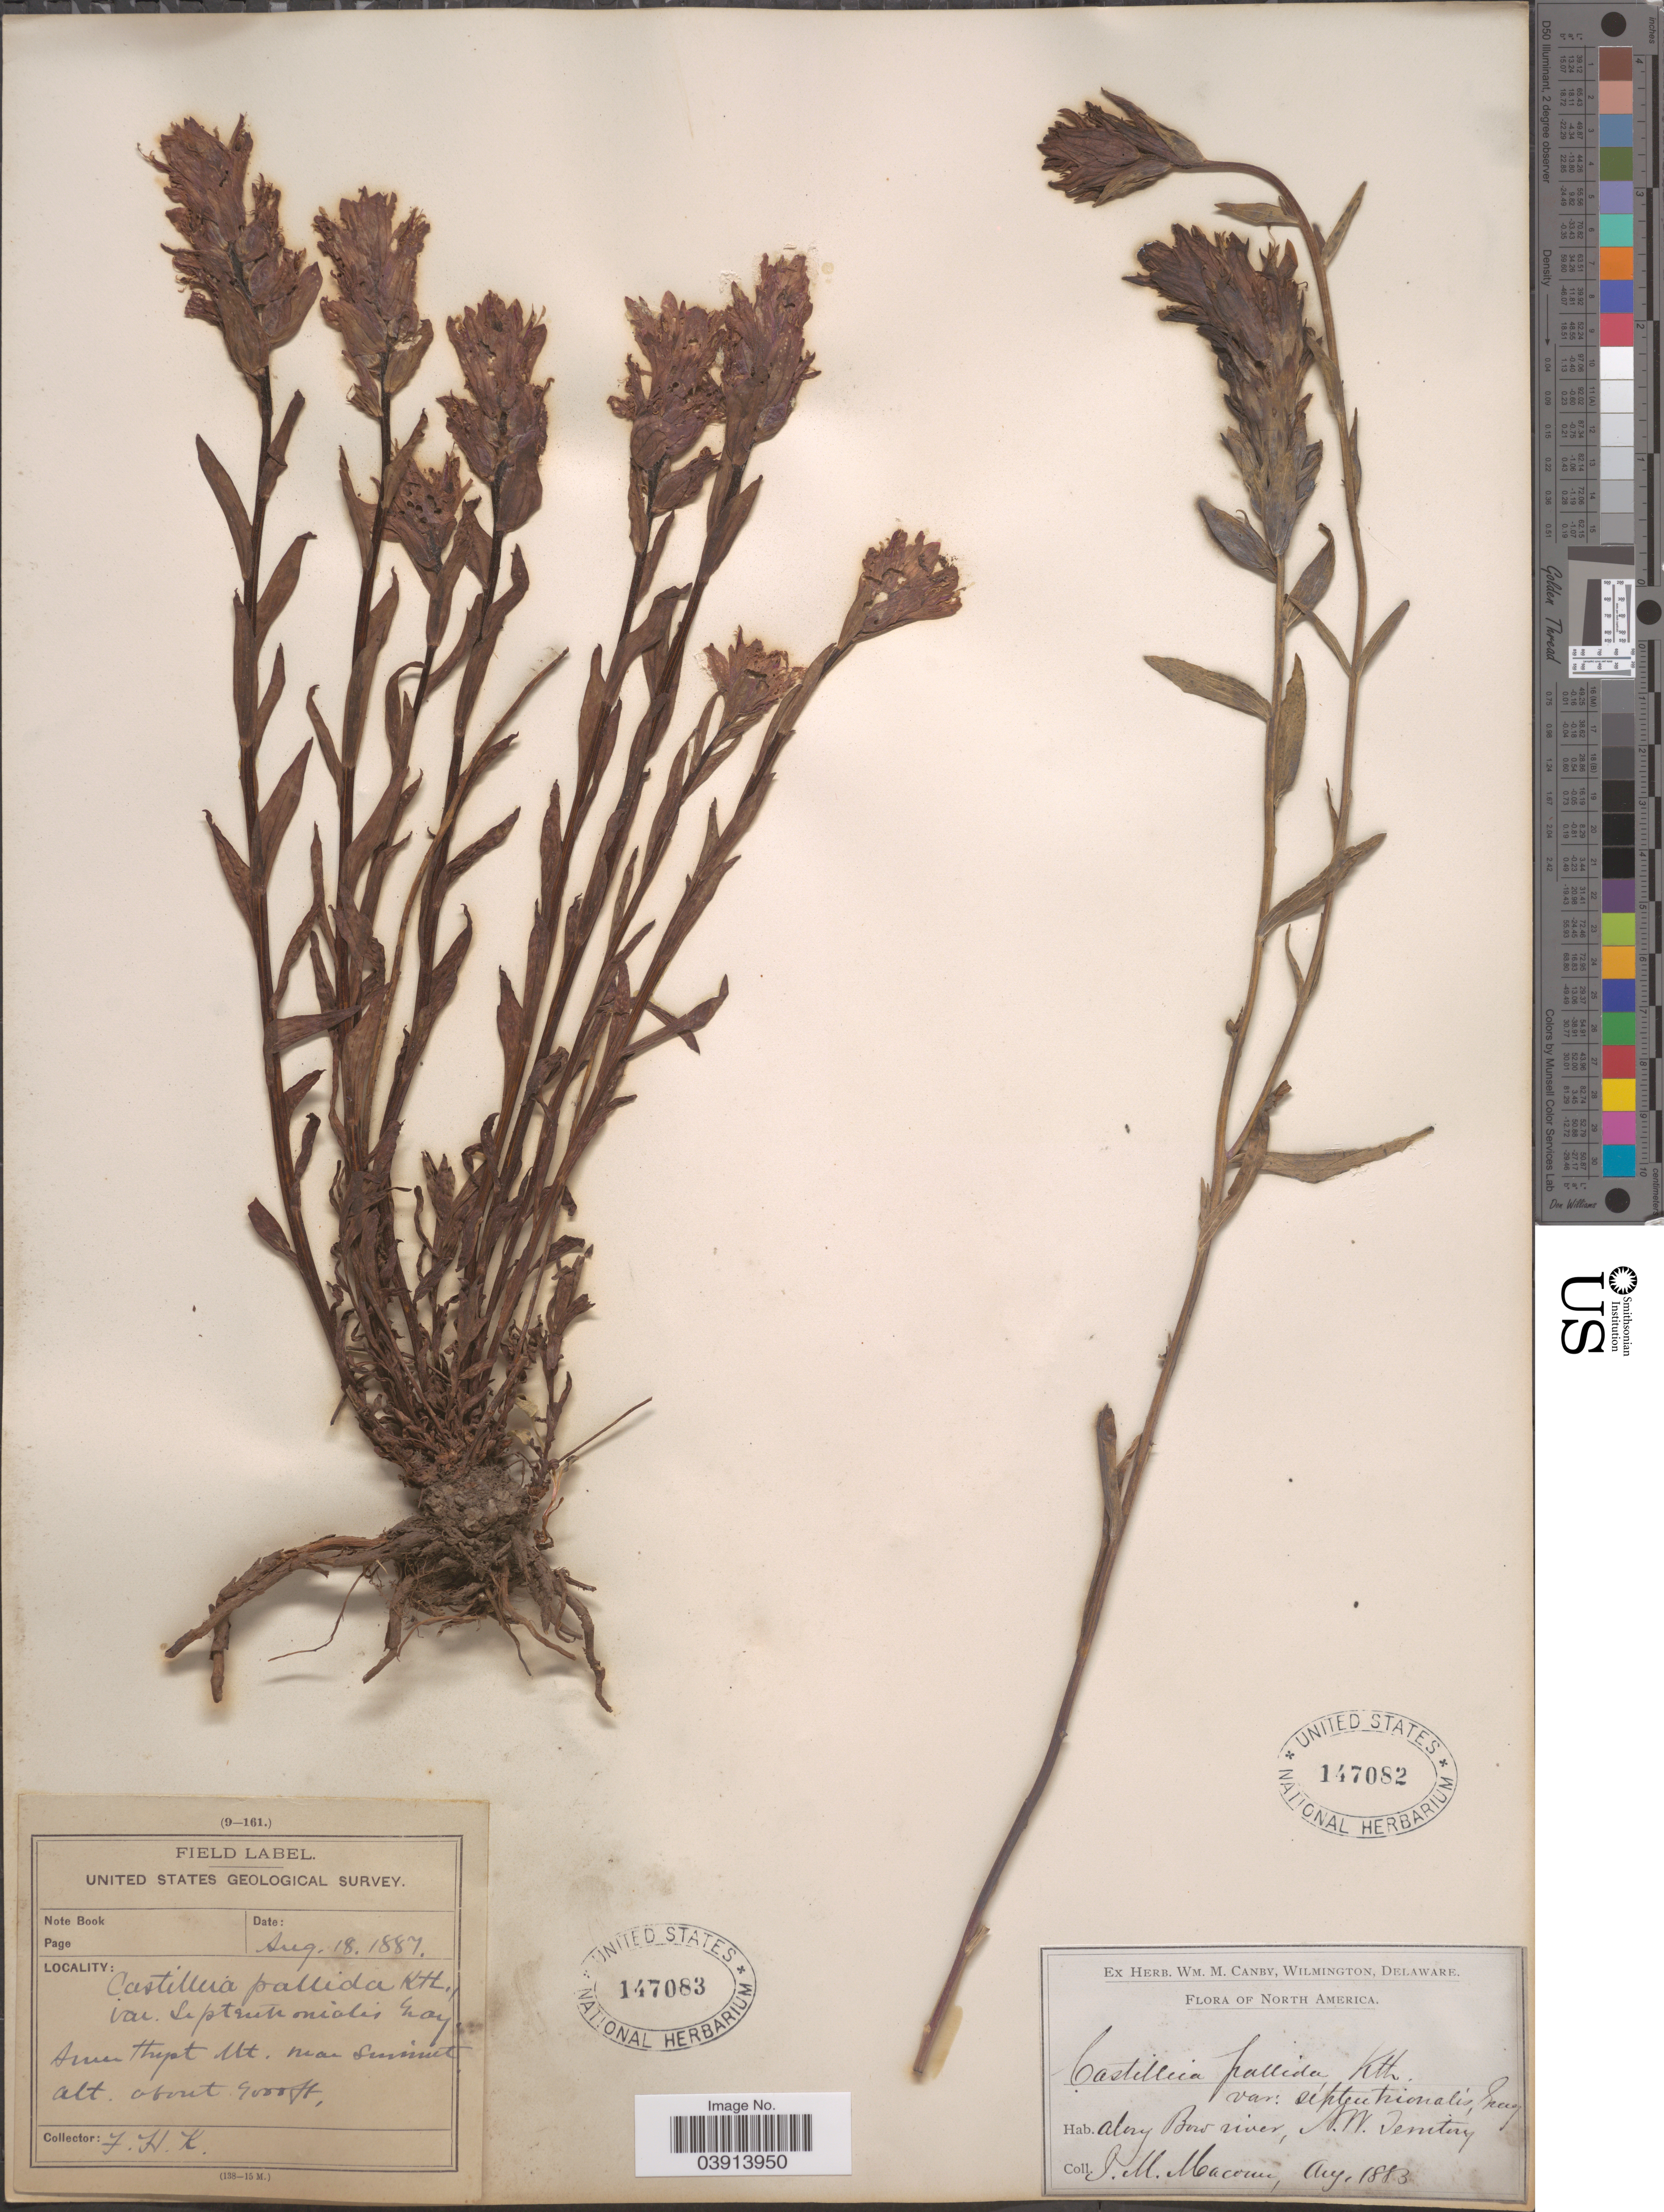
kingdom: Plantae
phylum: Tracheophyta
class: Magnoliopsida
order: Lamiales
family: Orobanchaceae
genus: Castilleja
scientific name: Castilleja rhexiifolia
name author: Rydb.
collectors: J. M. Macoun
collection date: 1883-08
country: Canada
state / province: Northwest Territories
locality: Along Bow river, N. W. Territory.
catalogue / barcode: US 147082-2